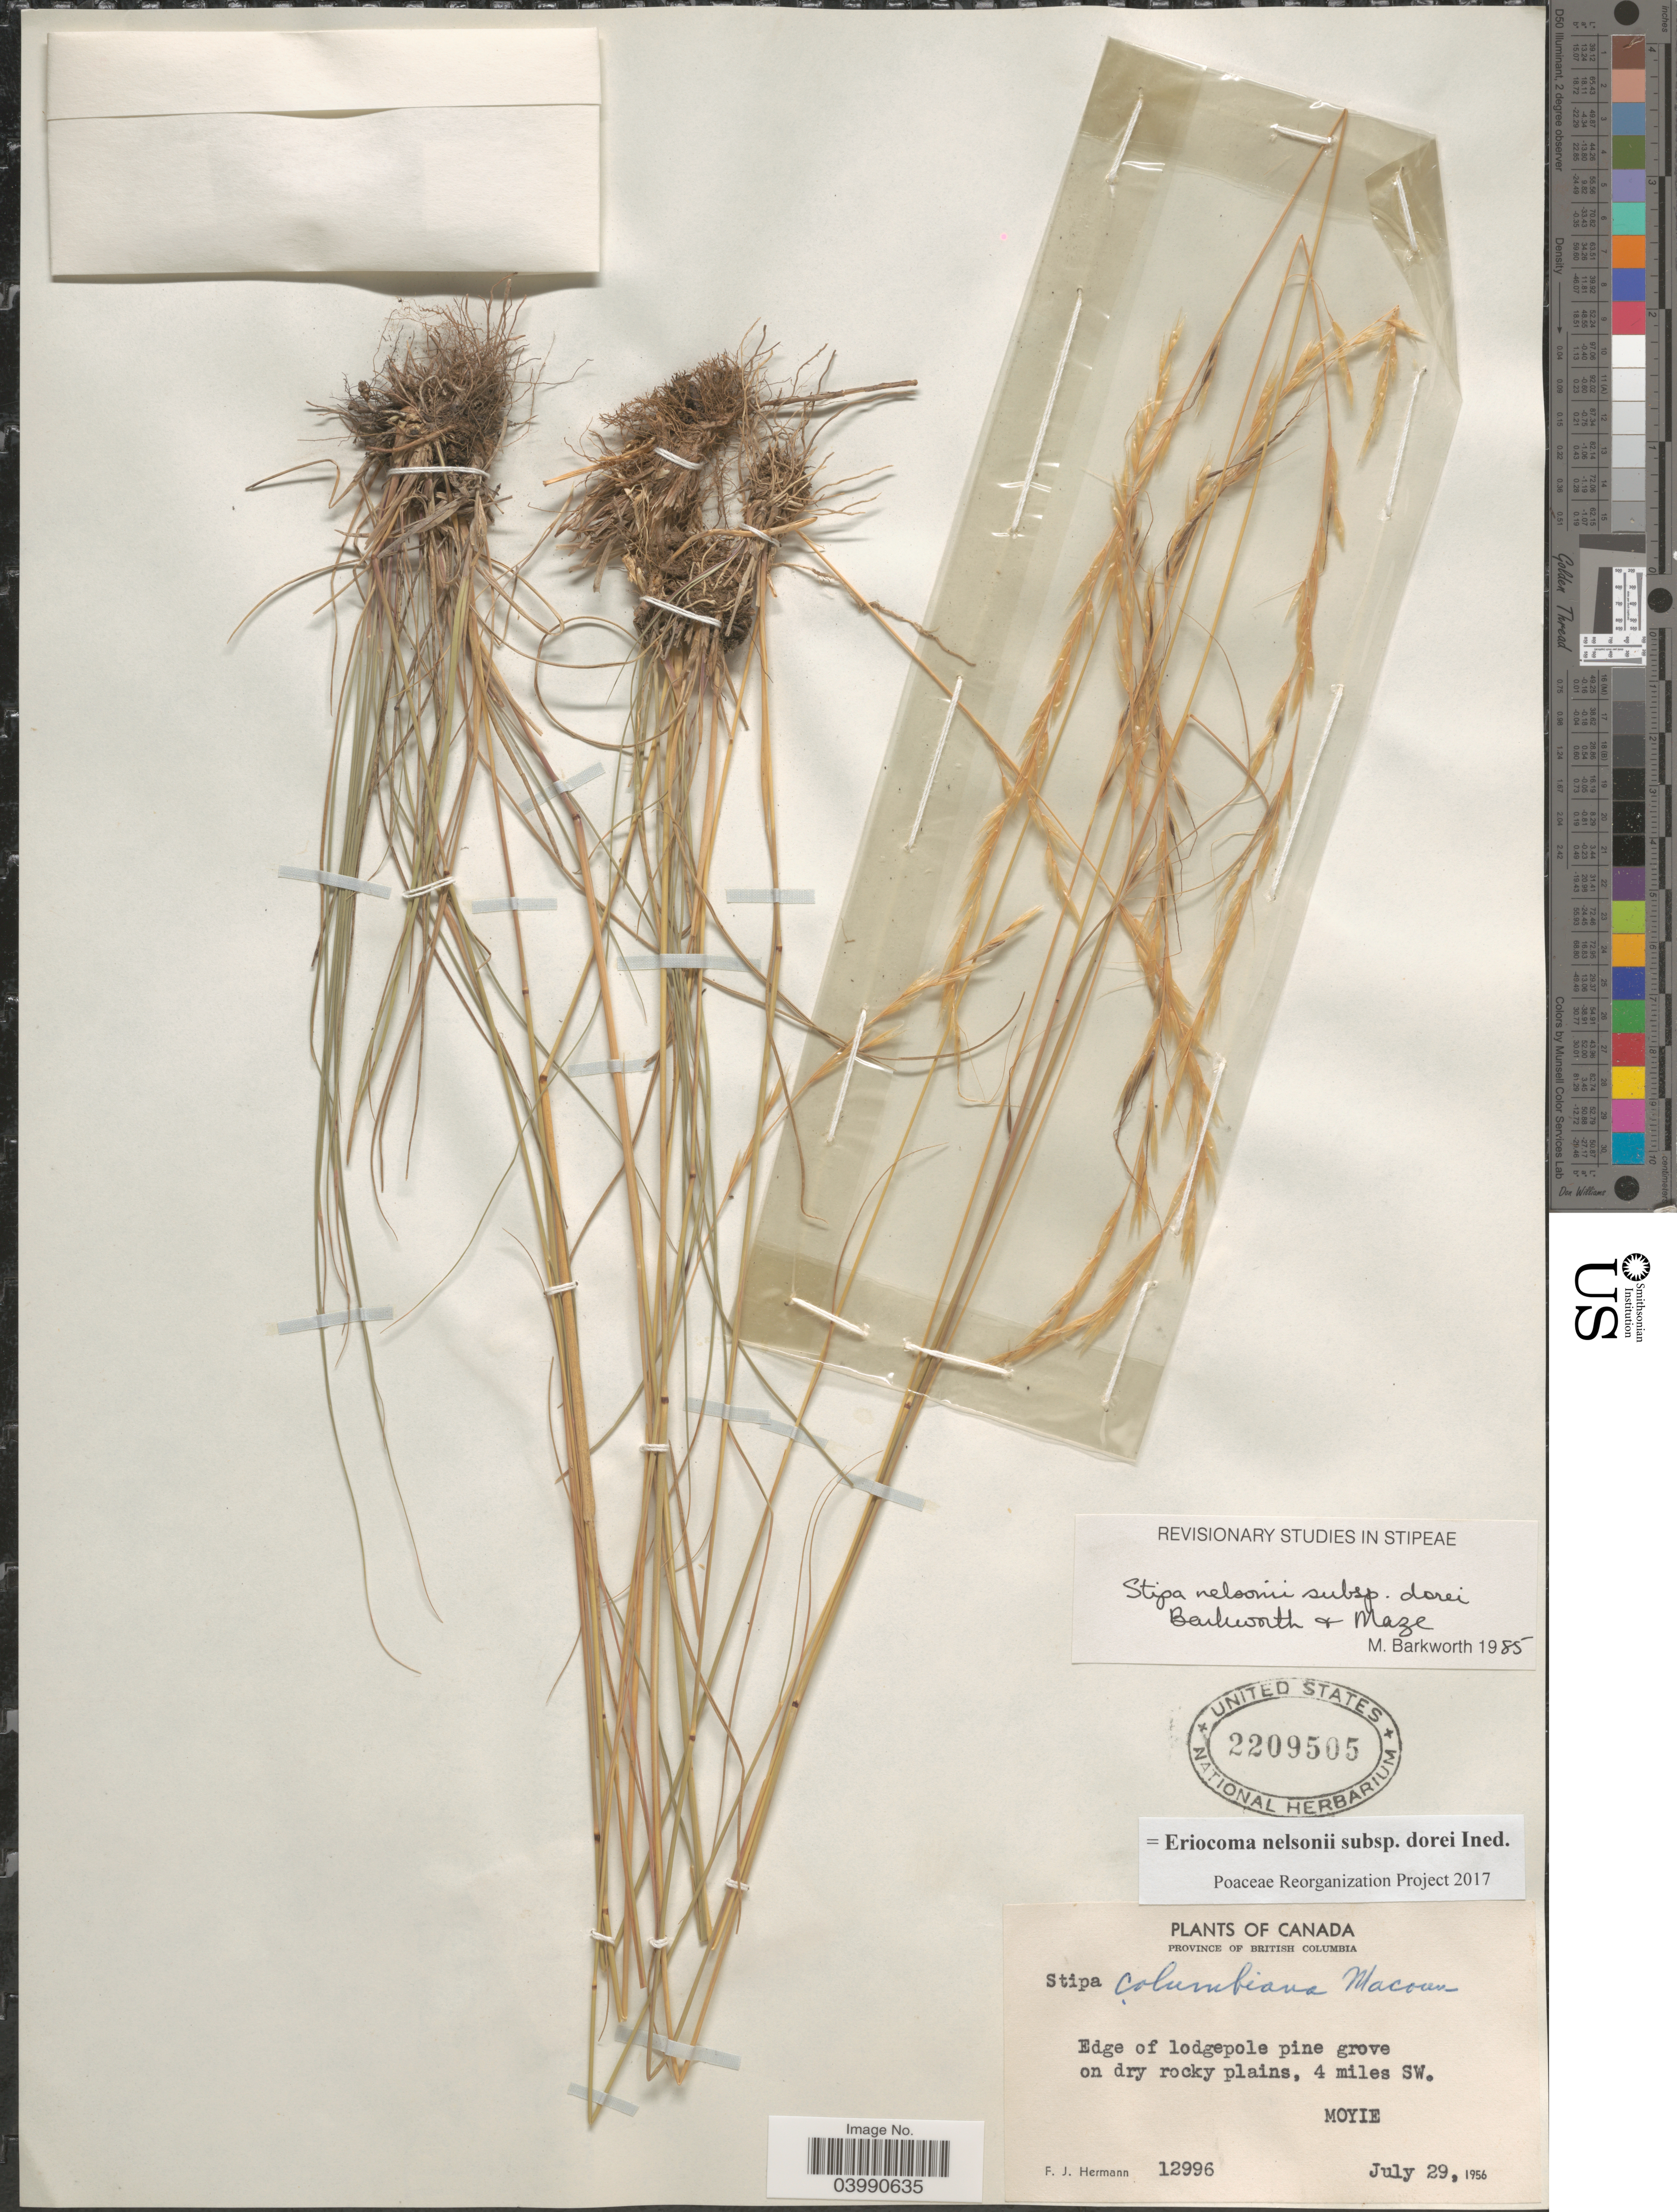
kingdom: Plantae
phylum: Tracheophyta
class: Liliopsida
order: Poales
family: Poaceae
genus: Eriocoma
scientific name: Eriocoma nelsonii subsp. dorei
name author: (Barkworth & J. Maze) Romasch.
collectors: F. J. Hermann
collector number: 12996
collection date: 1956-07-29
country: Canada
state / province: British Columbia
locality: Edge of lodgepole pine grove on dry rocky plains, 4 miles SW. Moyie.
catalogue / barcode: US 2209505